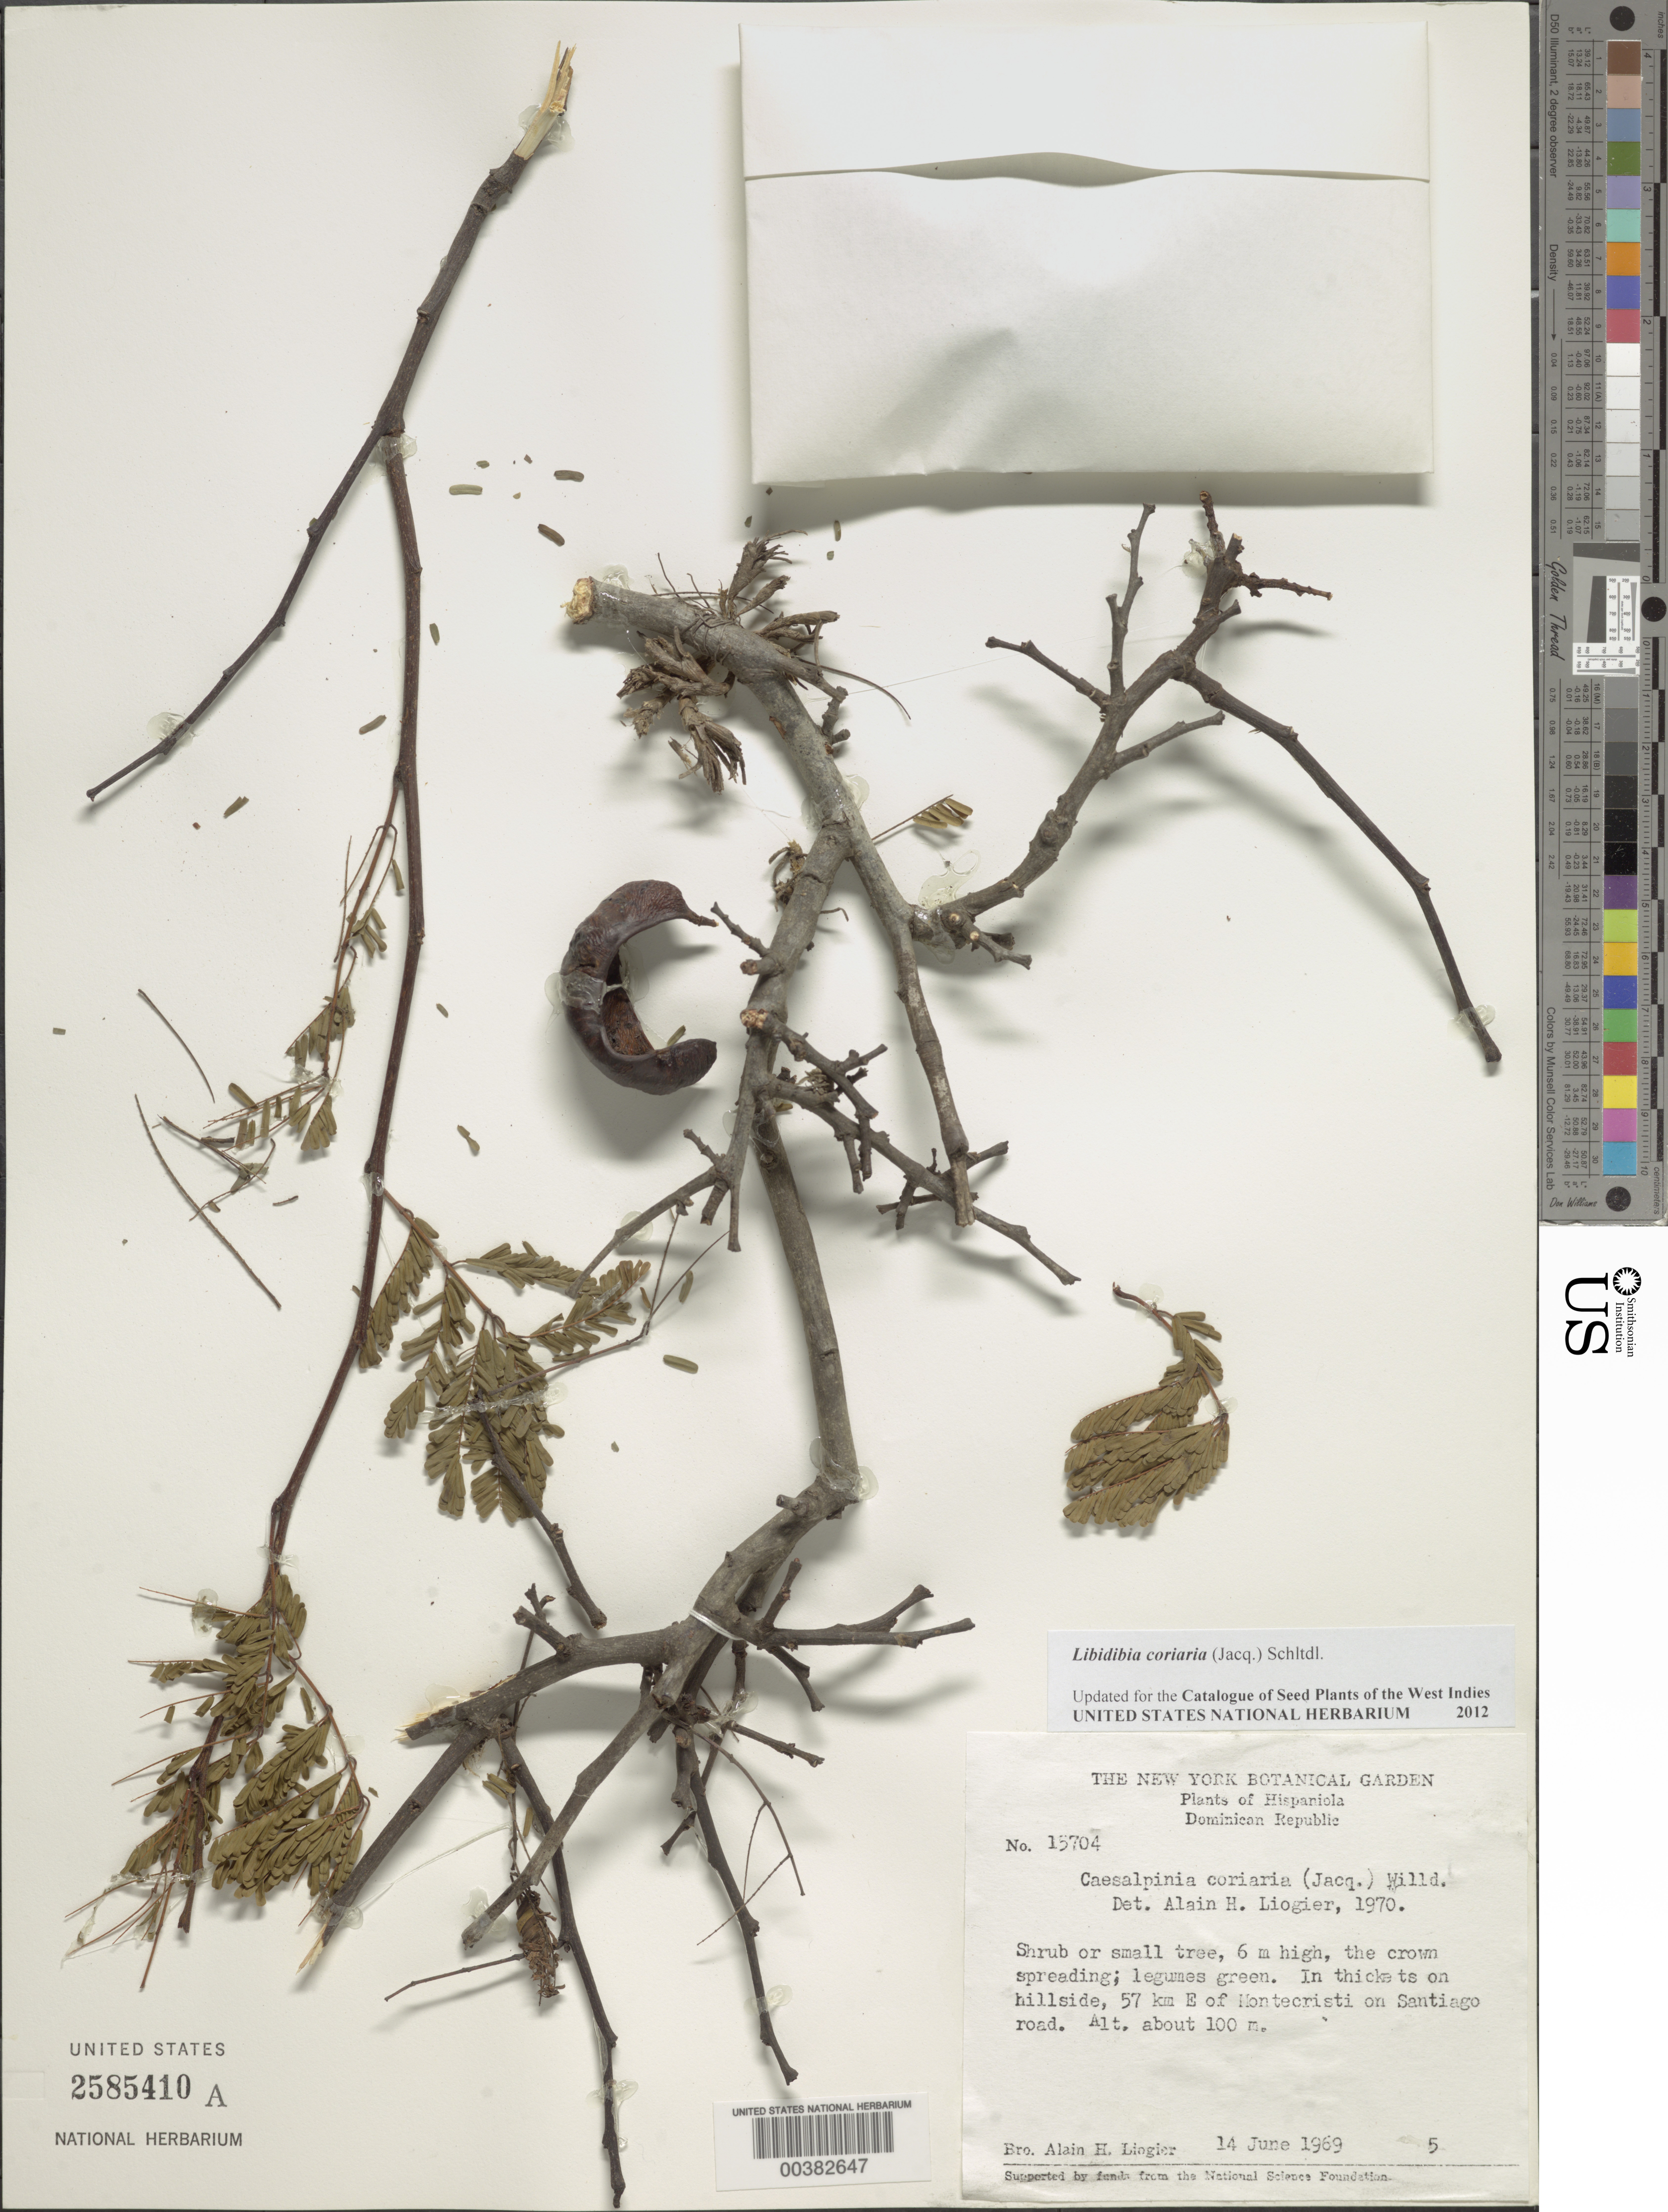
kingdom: Plantae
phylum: Tracheophyta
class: Magnoliopsida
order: Fabales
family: Fabaceae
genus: Libidibia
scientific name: Libidibia coriaria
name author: (Jacq.) Schltdl.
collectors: A. H. Liogier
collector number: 15704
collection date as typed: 14 Jun 1969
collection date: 1969-06-14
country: Dominican Republic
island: Hispaniola Island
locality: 57 km e of montecristi on santiago road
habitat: In thickets on hillside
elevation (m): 100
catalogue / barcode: US 2585410A